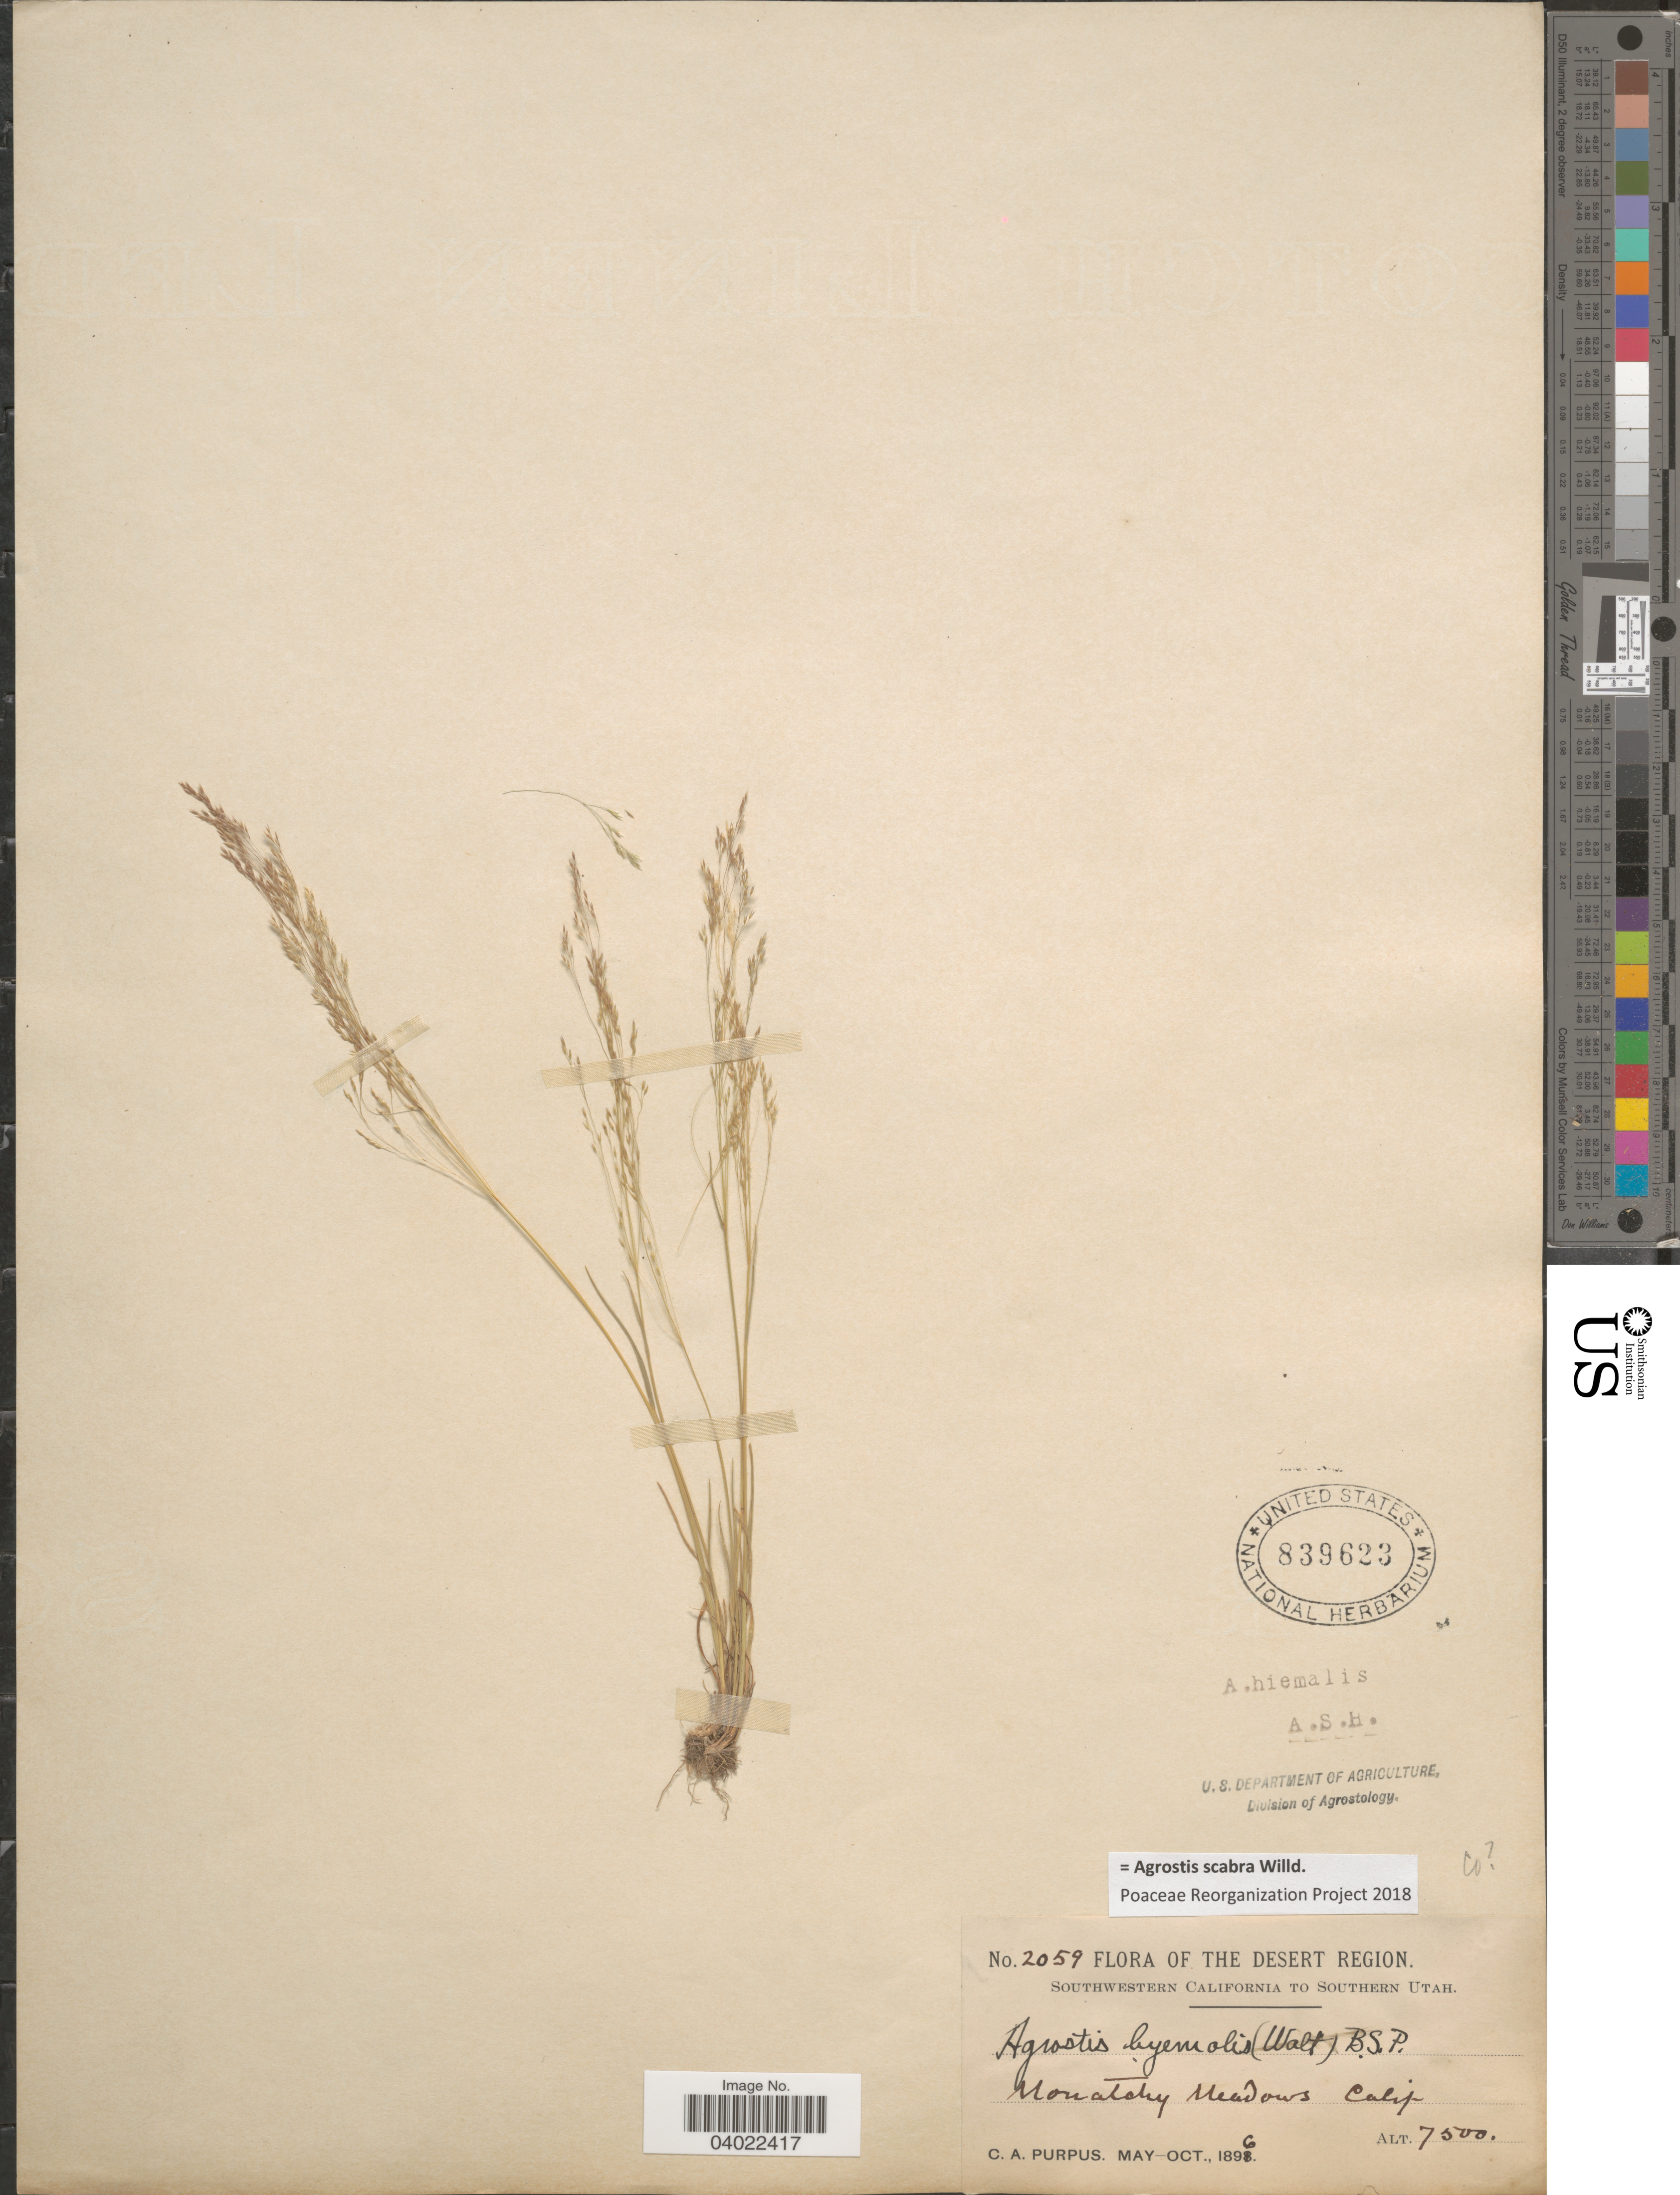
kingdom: Plantae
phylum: Tracheophyta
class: Liliopsida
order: Poales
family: Poaceae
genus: Agrostis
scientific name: Agrostis scabra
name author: Willd.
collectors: C. A. Purpus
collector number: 2059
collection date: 1896-05/1896-10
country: United States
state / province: California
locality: The Desert Region. Southwestern California. Monatchy Meadows.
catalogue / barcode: US 839623